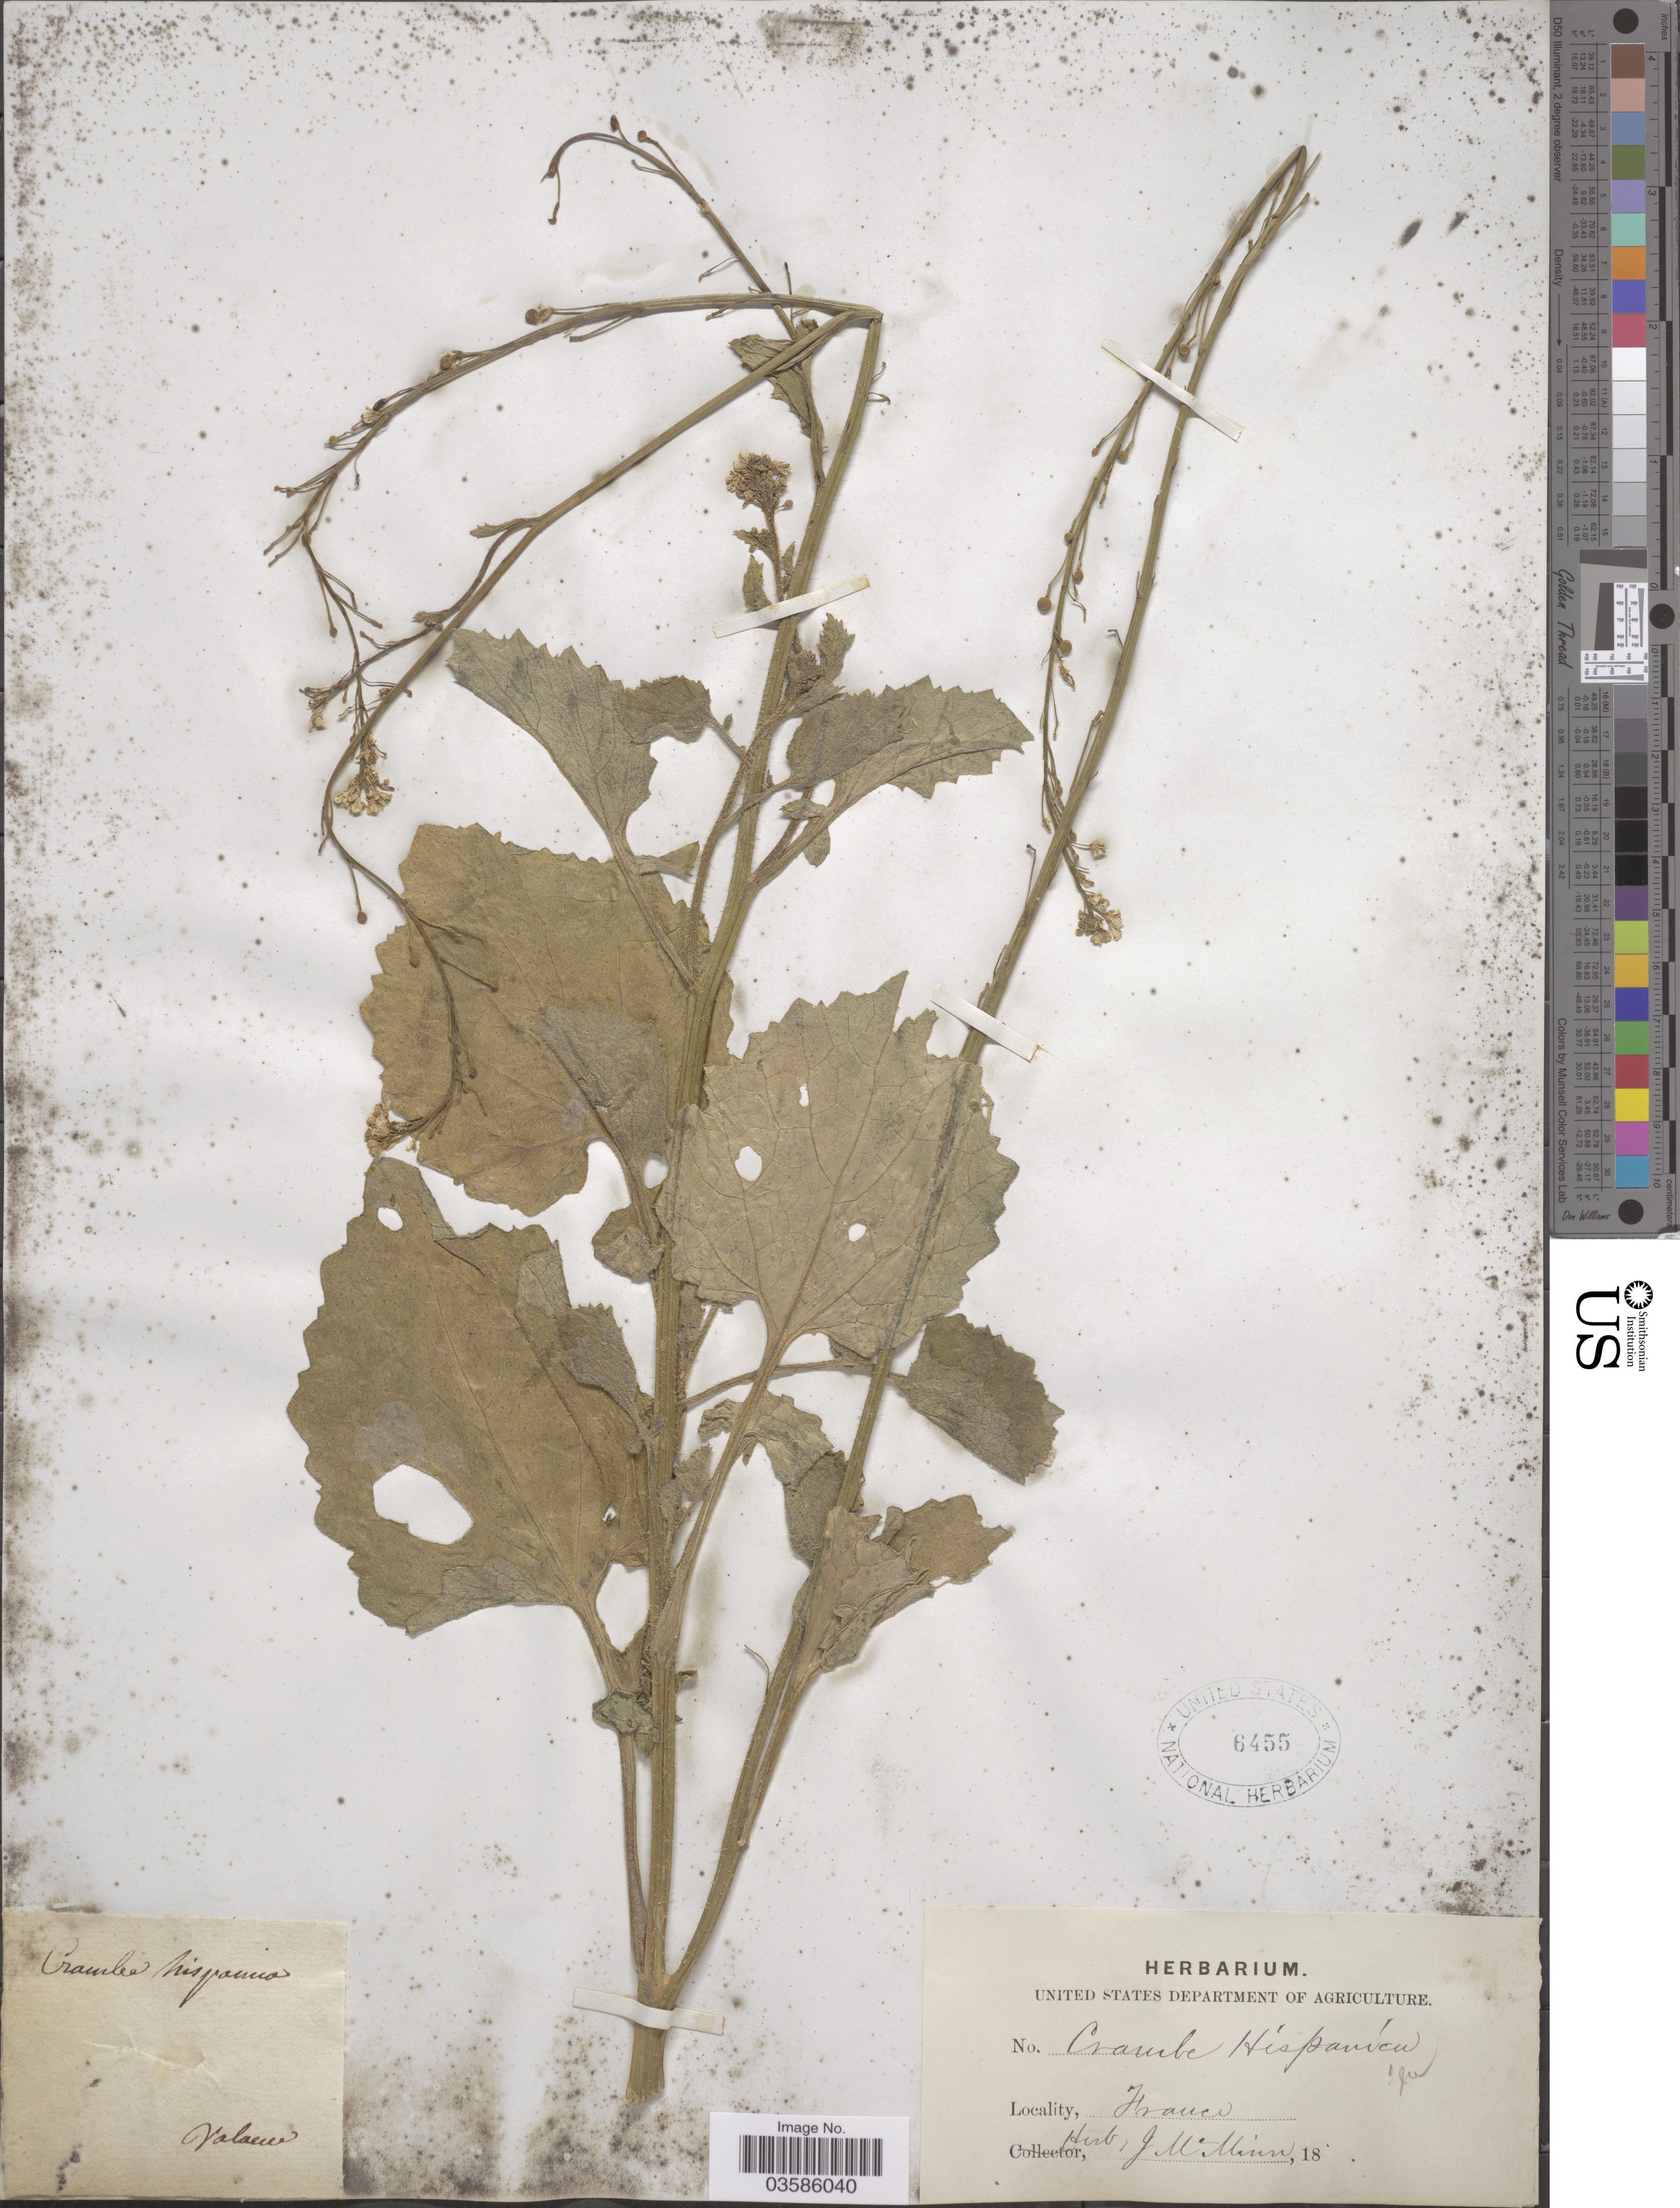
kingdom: Plantae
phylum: Tracheophyta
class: Magnoliopsida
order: Brassicales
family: Brassicaceae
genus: Crambe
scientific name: Crambe hispanica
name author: L.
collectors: Ex herb. J. McMinn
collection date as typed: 18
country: France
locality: Valance.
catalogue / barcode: US 6455